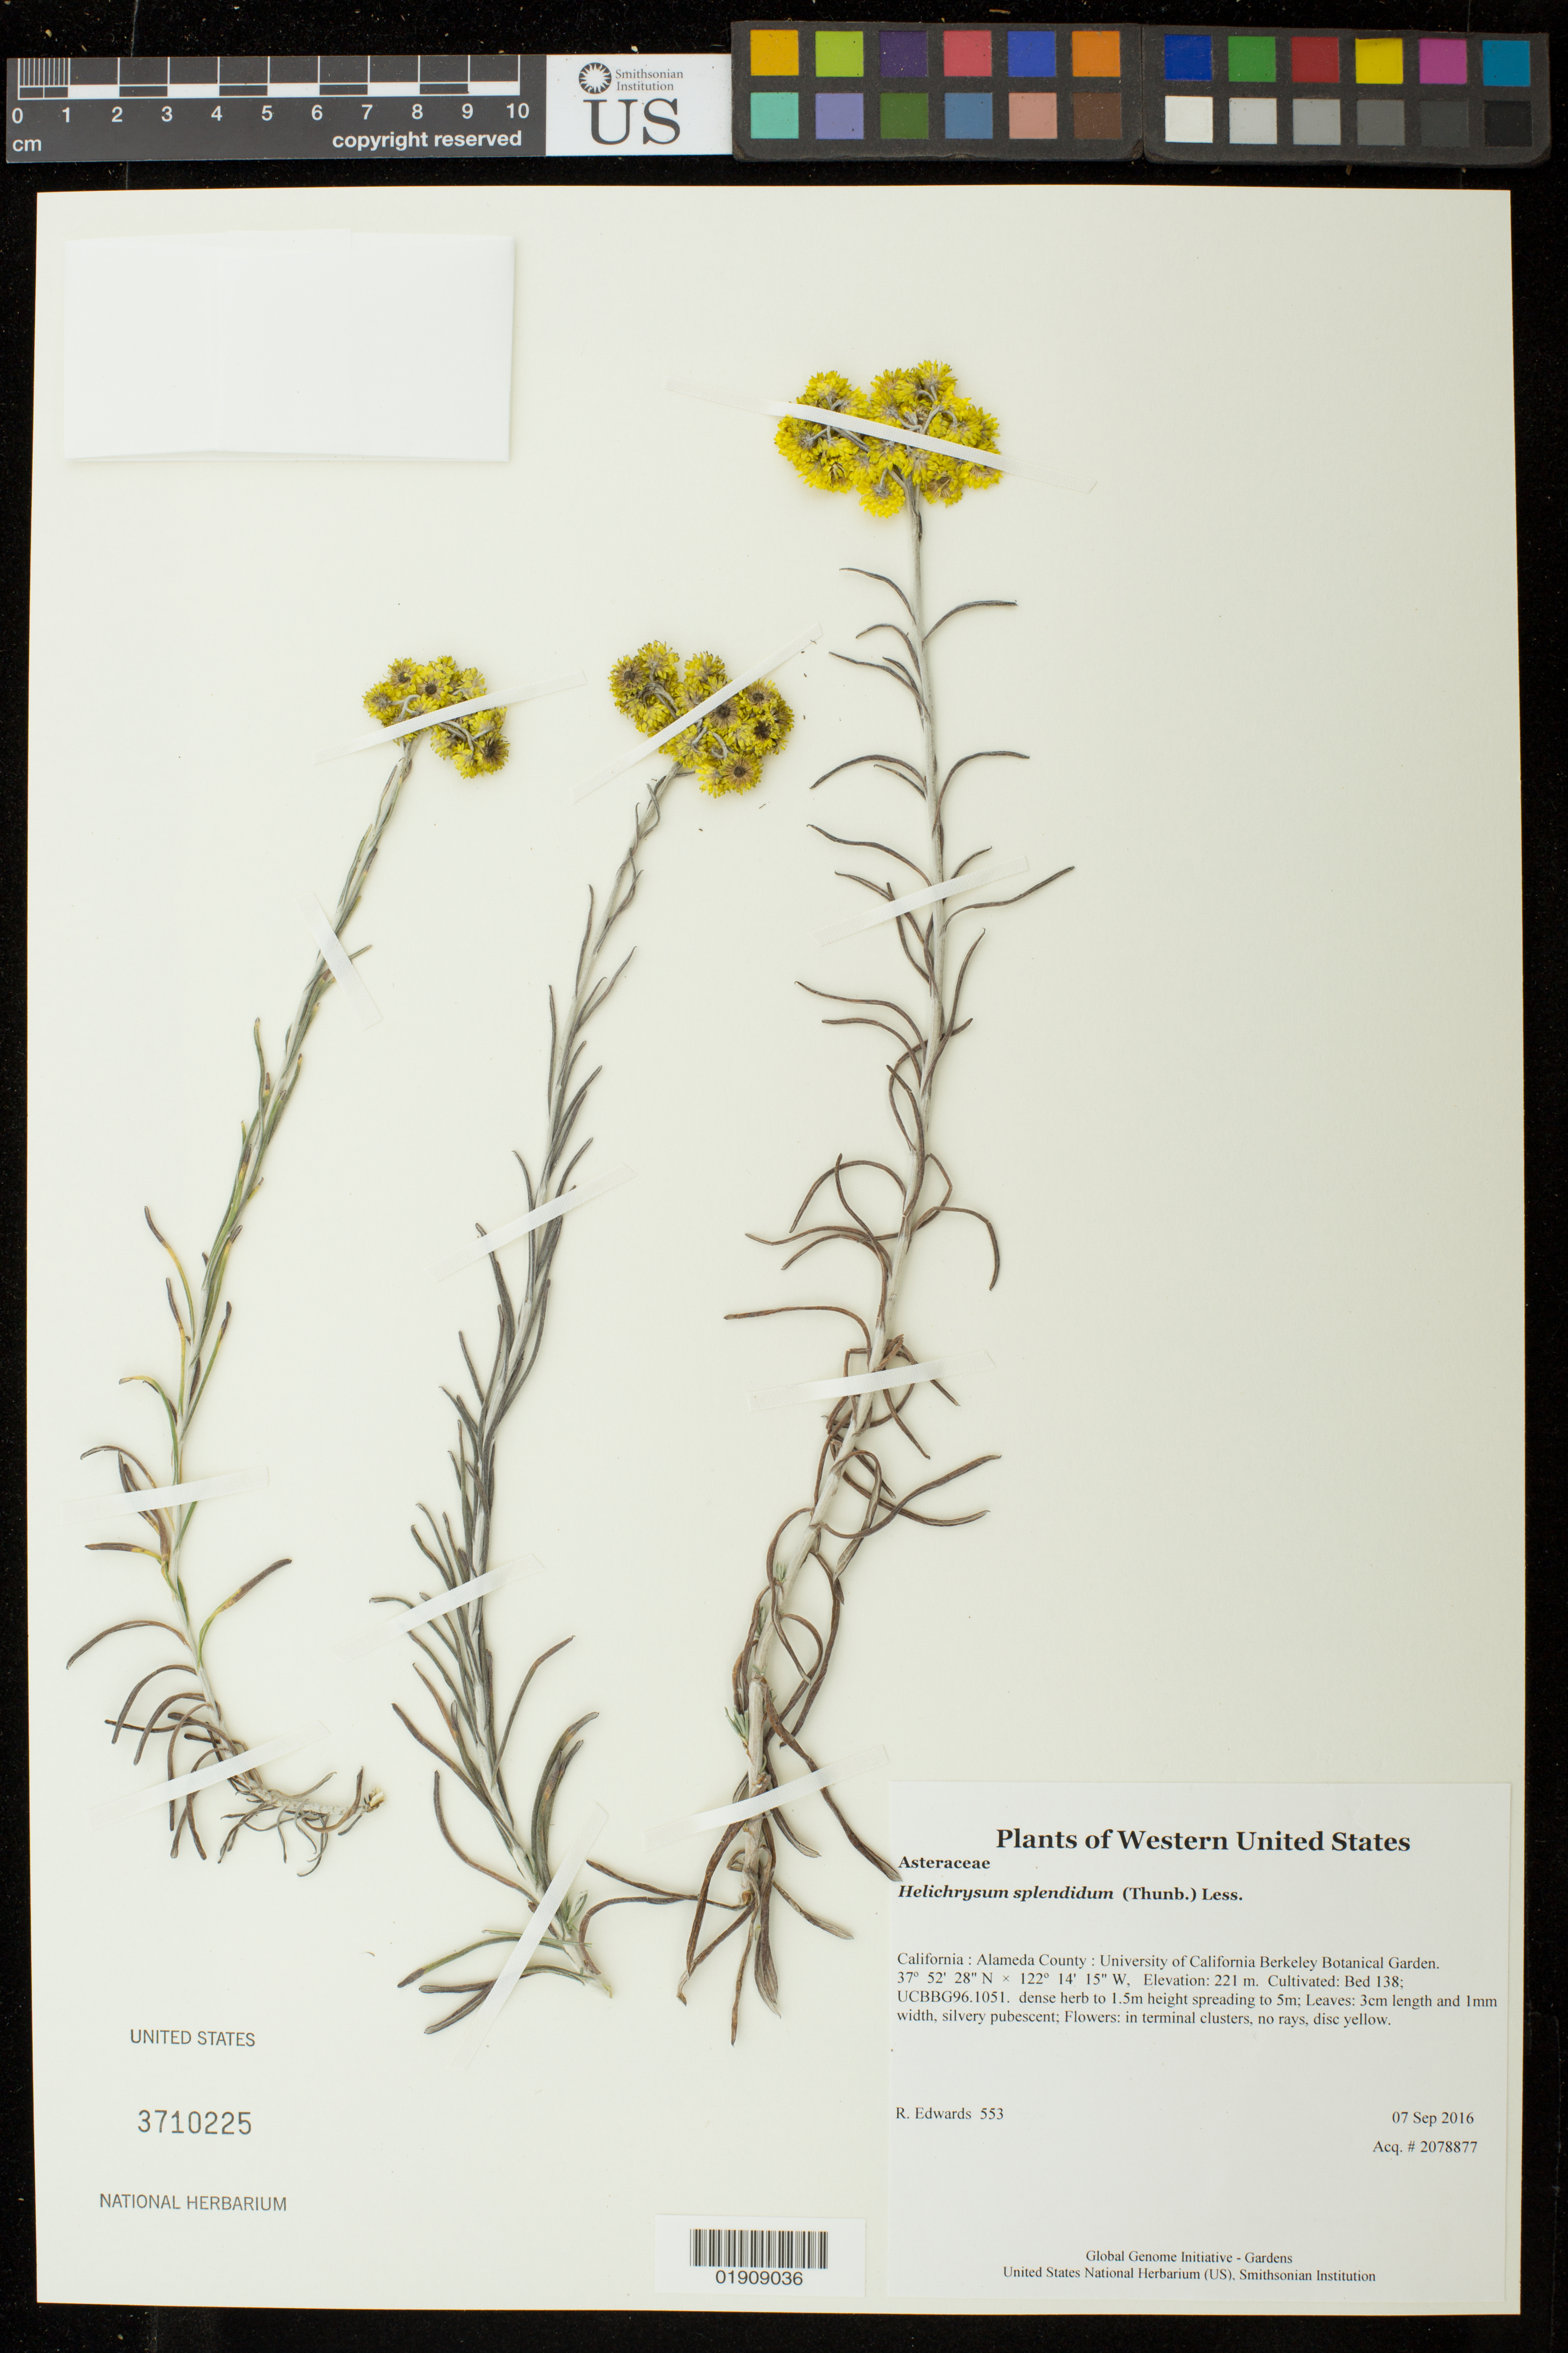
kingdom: Plantae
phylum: Tracheophyta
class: Magnoliopsida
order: Asterales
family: Asteraceae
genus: Helichrysum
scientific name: Helichrysum splendidum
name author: (Thunb.) Less.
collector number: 553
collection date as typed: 7 September 2016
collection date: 2016-09-07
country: United States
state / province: California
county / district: Alameda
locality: University of California Berkeley Botanical Garden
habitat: Cultivated: Bed 138; UCBBG96.1051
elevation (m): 221.2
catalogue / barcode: US 3710225